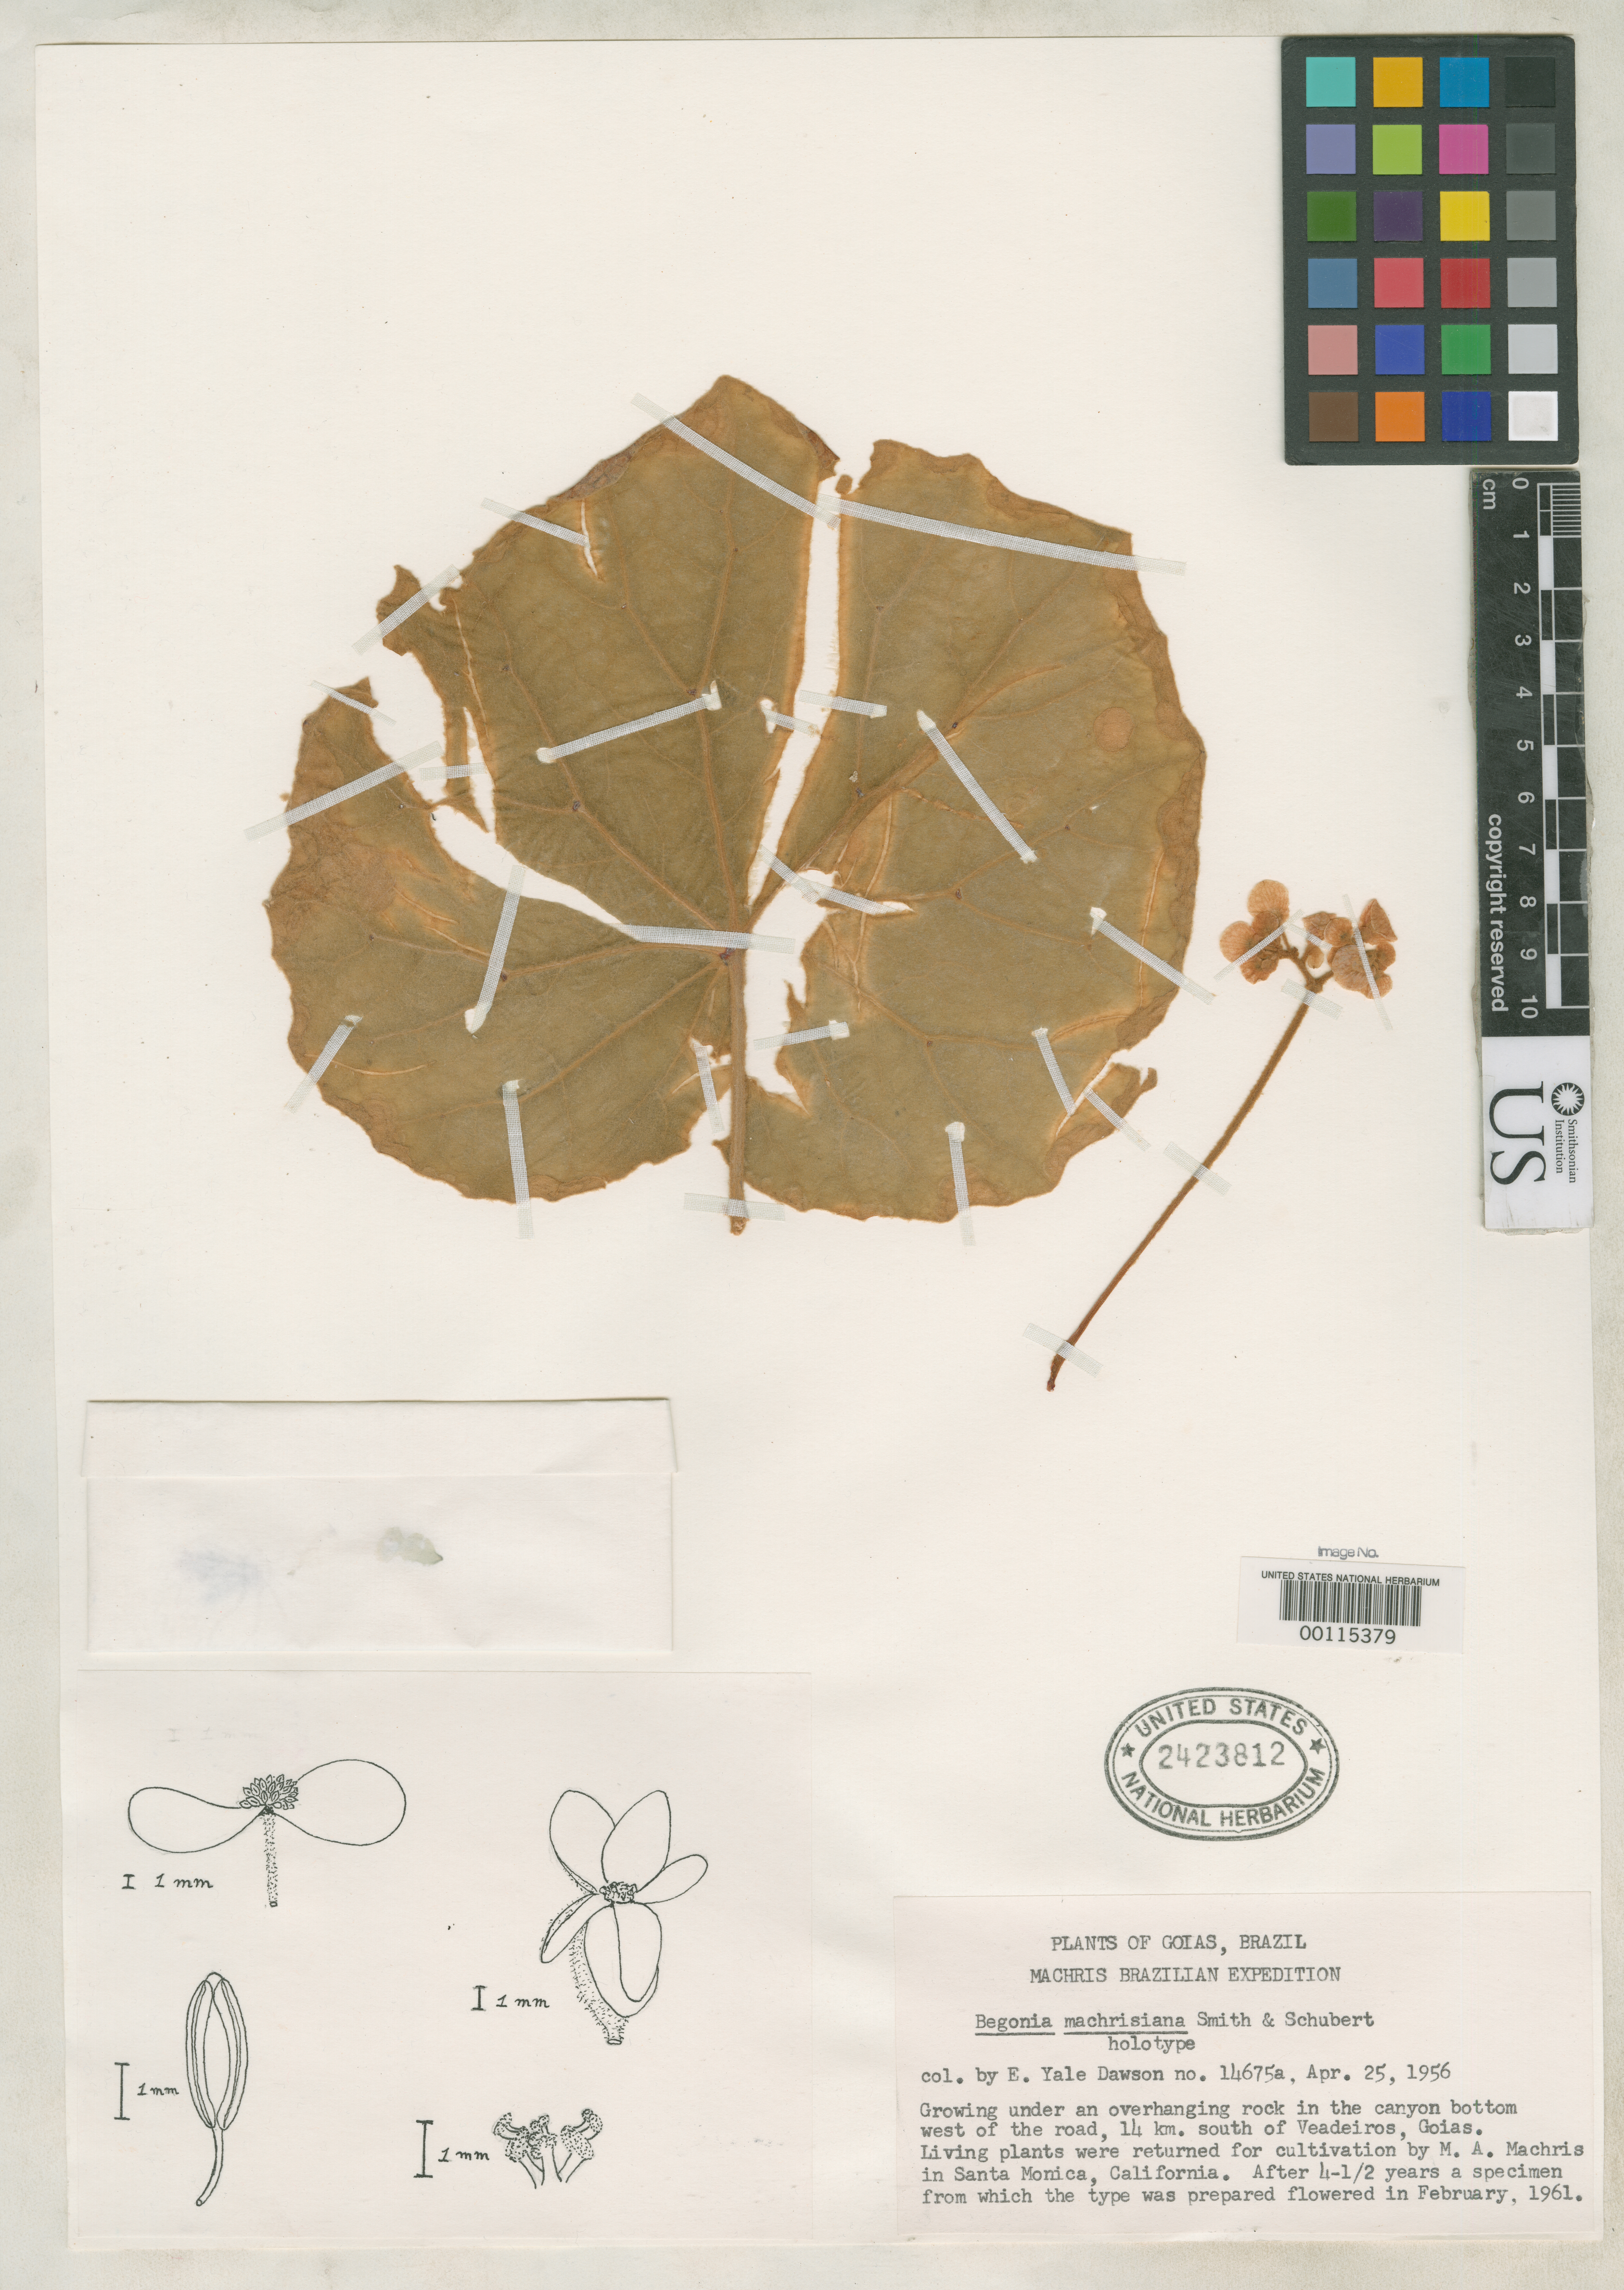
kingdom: Plantae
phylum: Tracheophyta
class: Magnoliopsida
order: Cucurbitales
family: Begoniaceae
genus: Begonia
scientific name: Begonia machrisiana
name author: L.B. Sm. & B.G. Schub.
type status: Holotype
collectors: E. Y. Dawson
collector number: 14675 a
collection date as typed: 25 Apr 1956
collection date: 1956-04-25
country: Brazil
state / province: Goiás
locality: W of road, 14 km S of Veadeiros.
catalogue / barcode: US 2423812